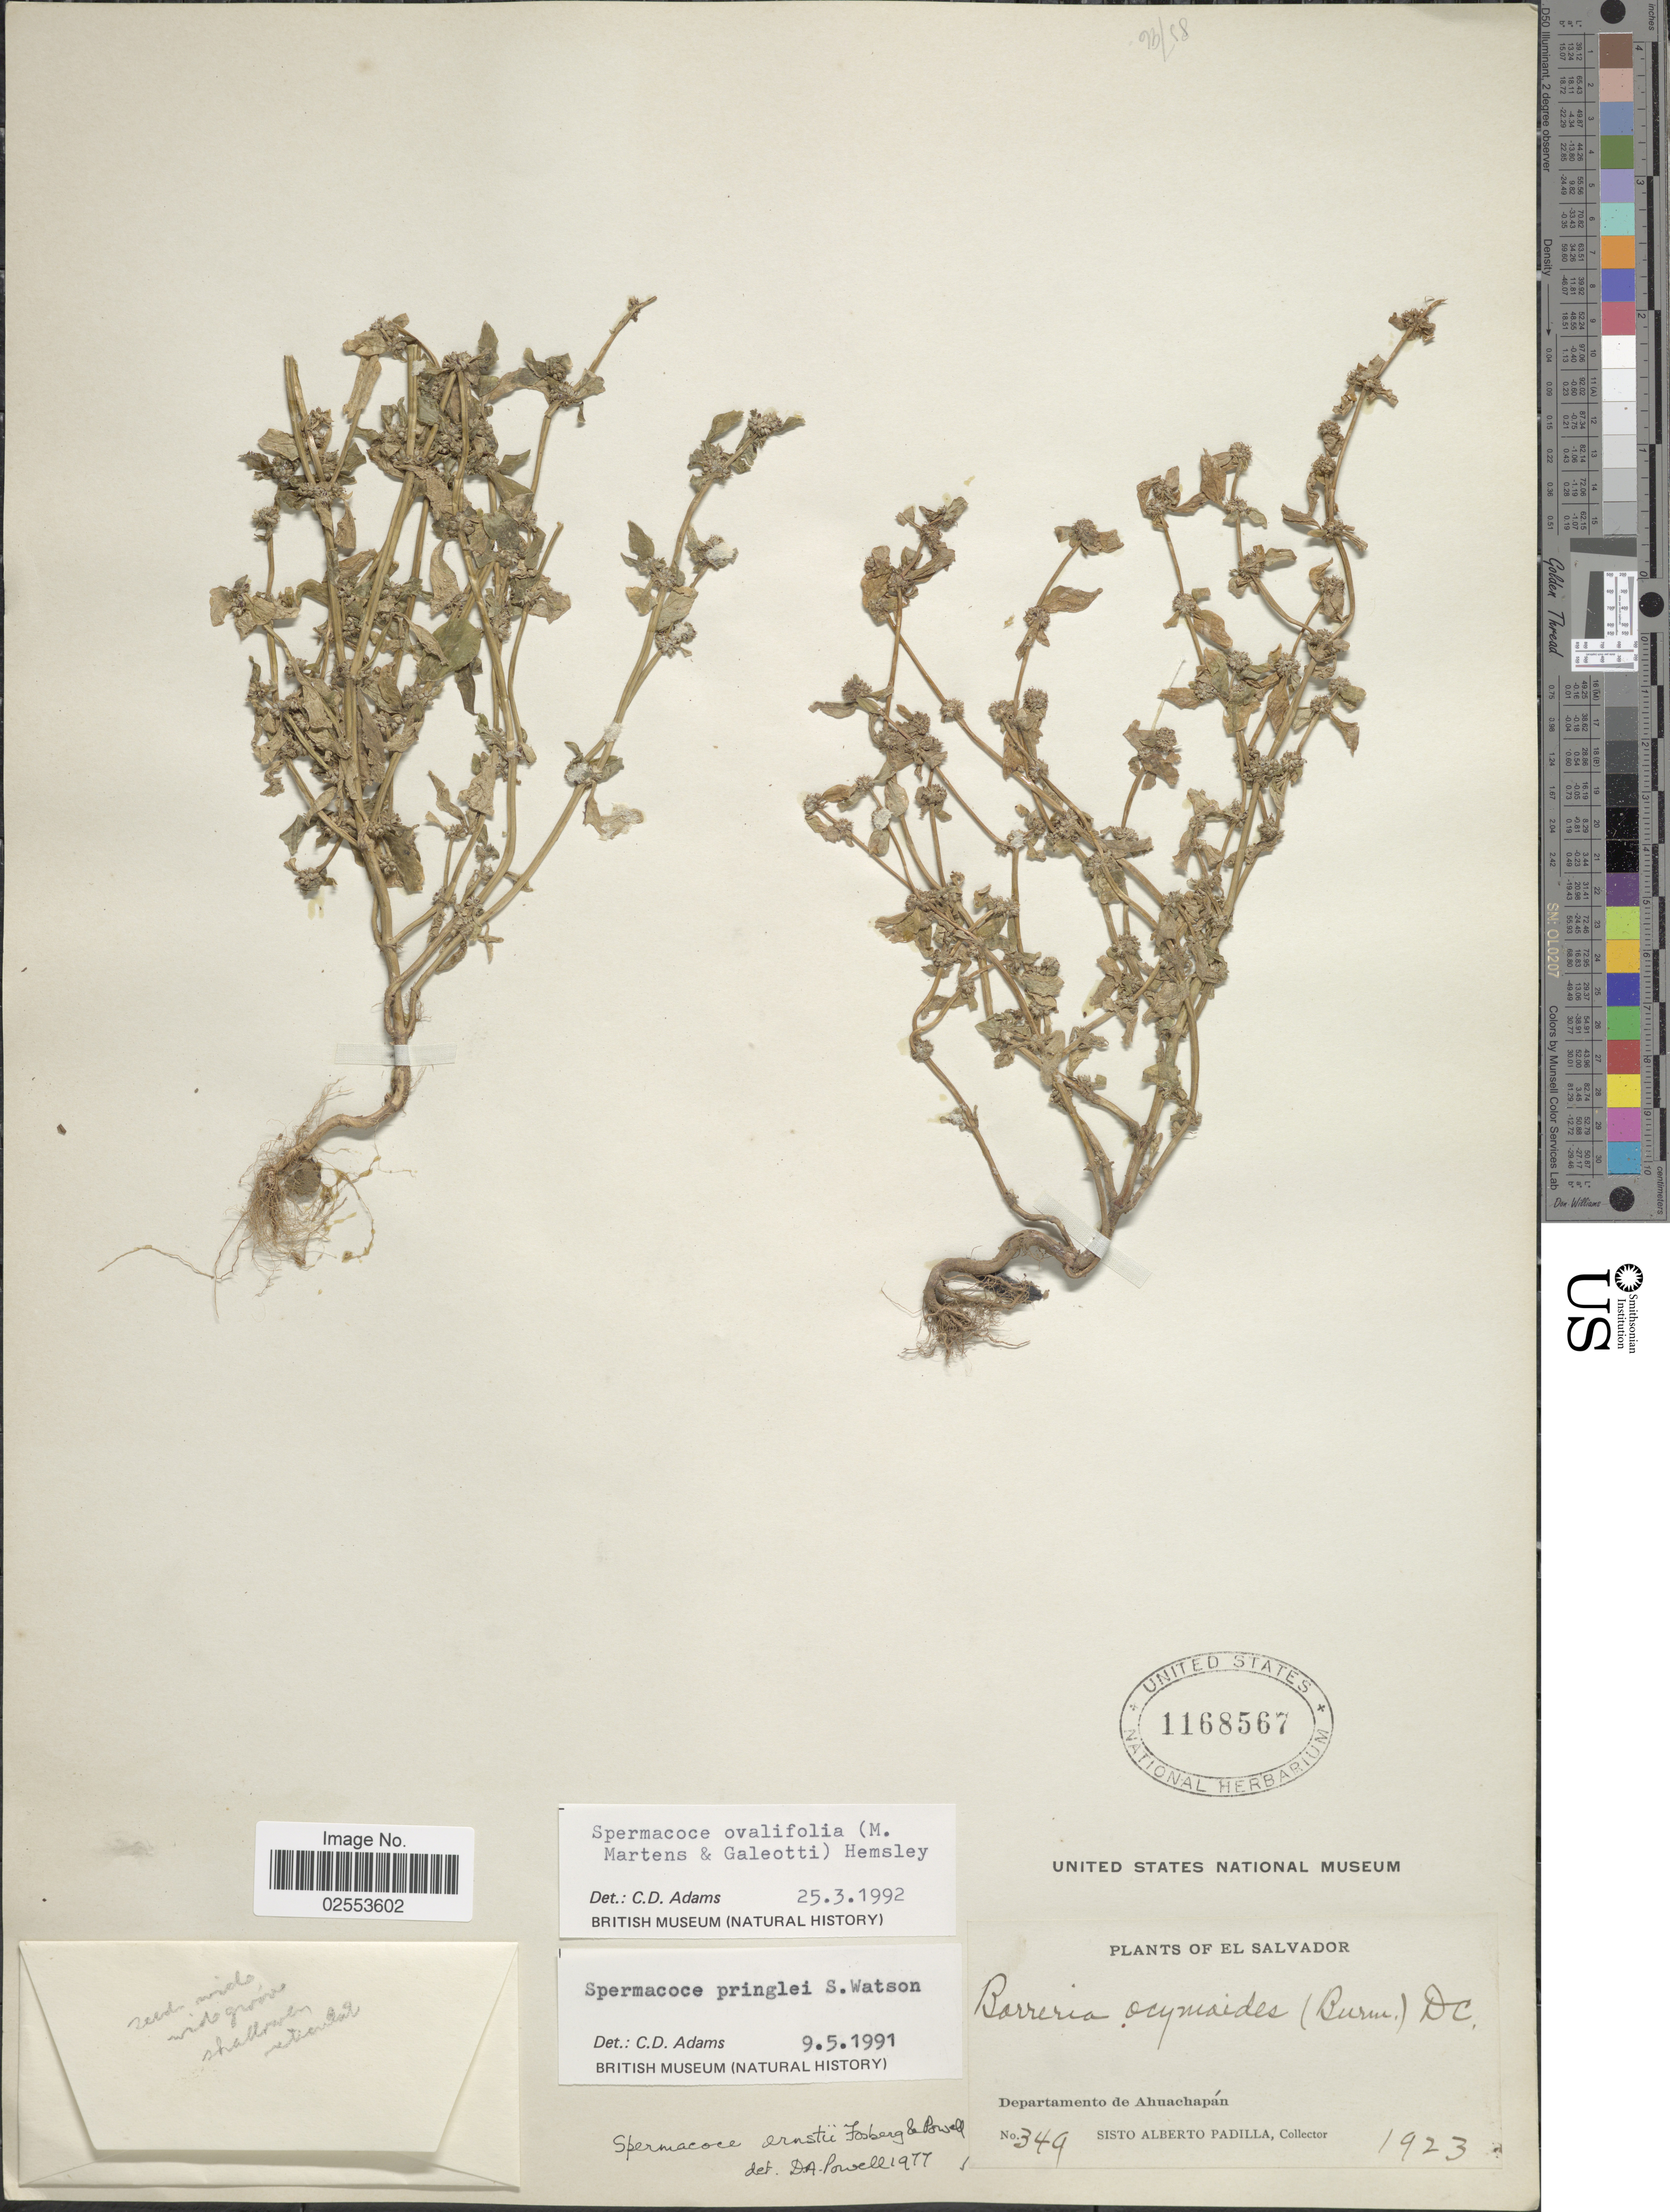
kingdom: Plantae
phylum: Tracheophyta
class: Magnoliopsida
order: Gentianales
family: Rubiaceae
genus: Spermacoce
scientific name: Spermacoce ovalifolia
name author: (M. Martens & Galeotti) Hemsl.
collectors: S. A. Padilla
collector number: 349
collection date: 1923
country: El Salvador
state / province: Ahuachapan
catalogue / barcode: US 1168567